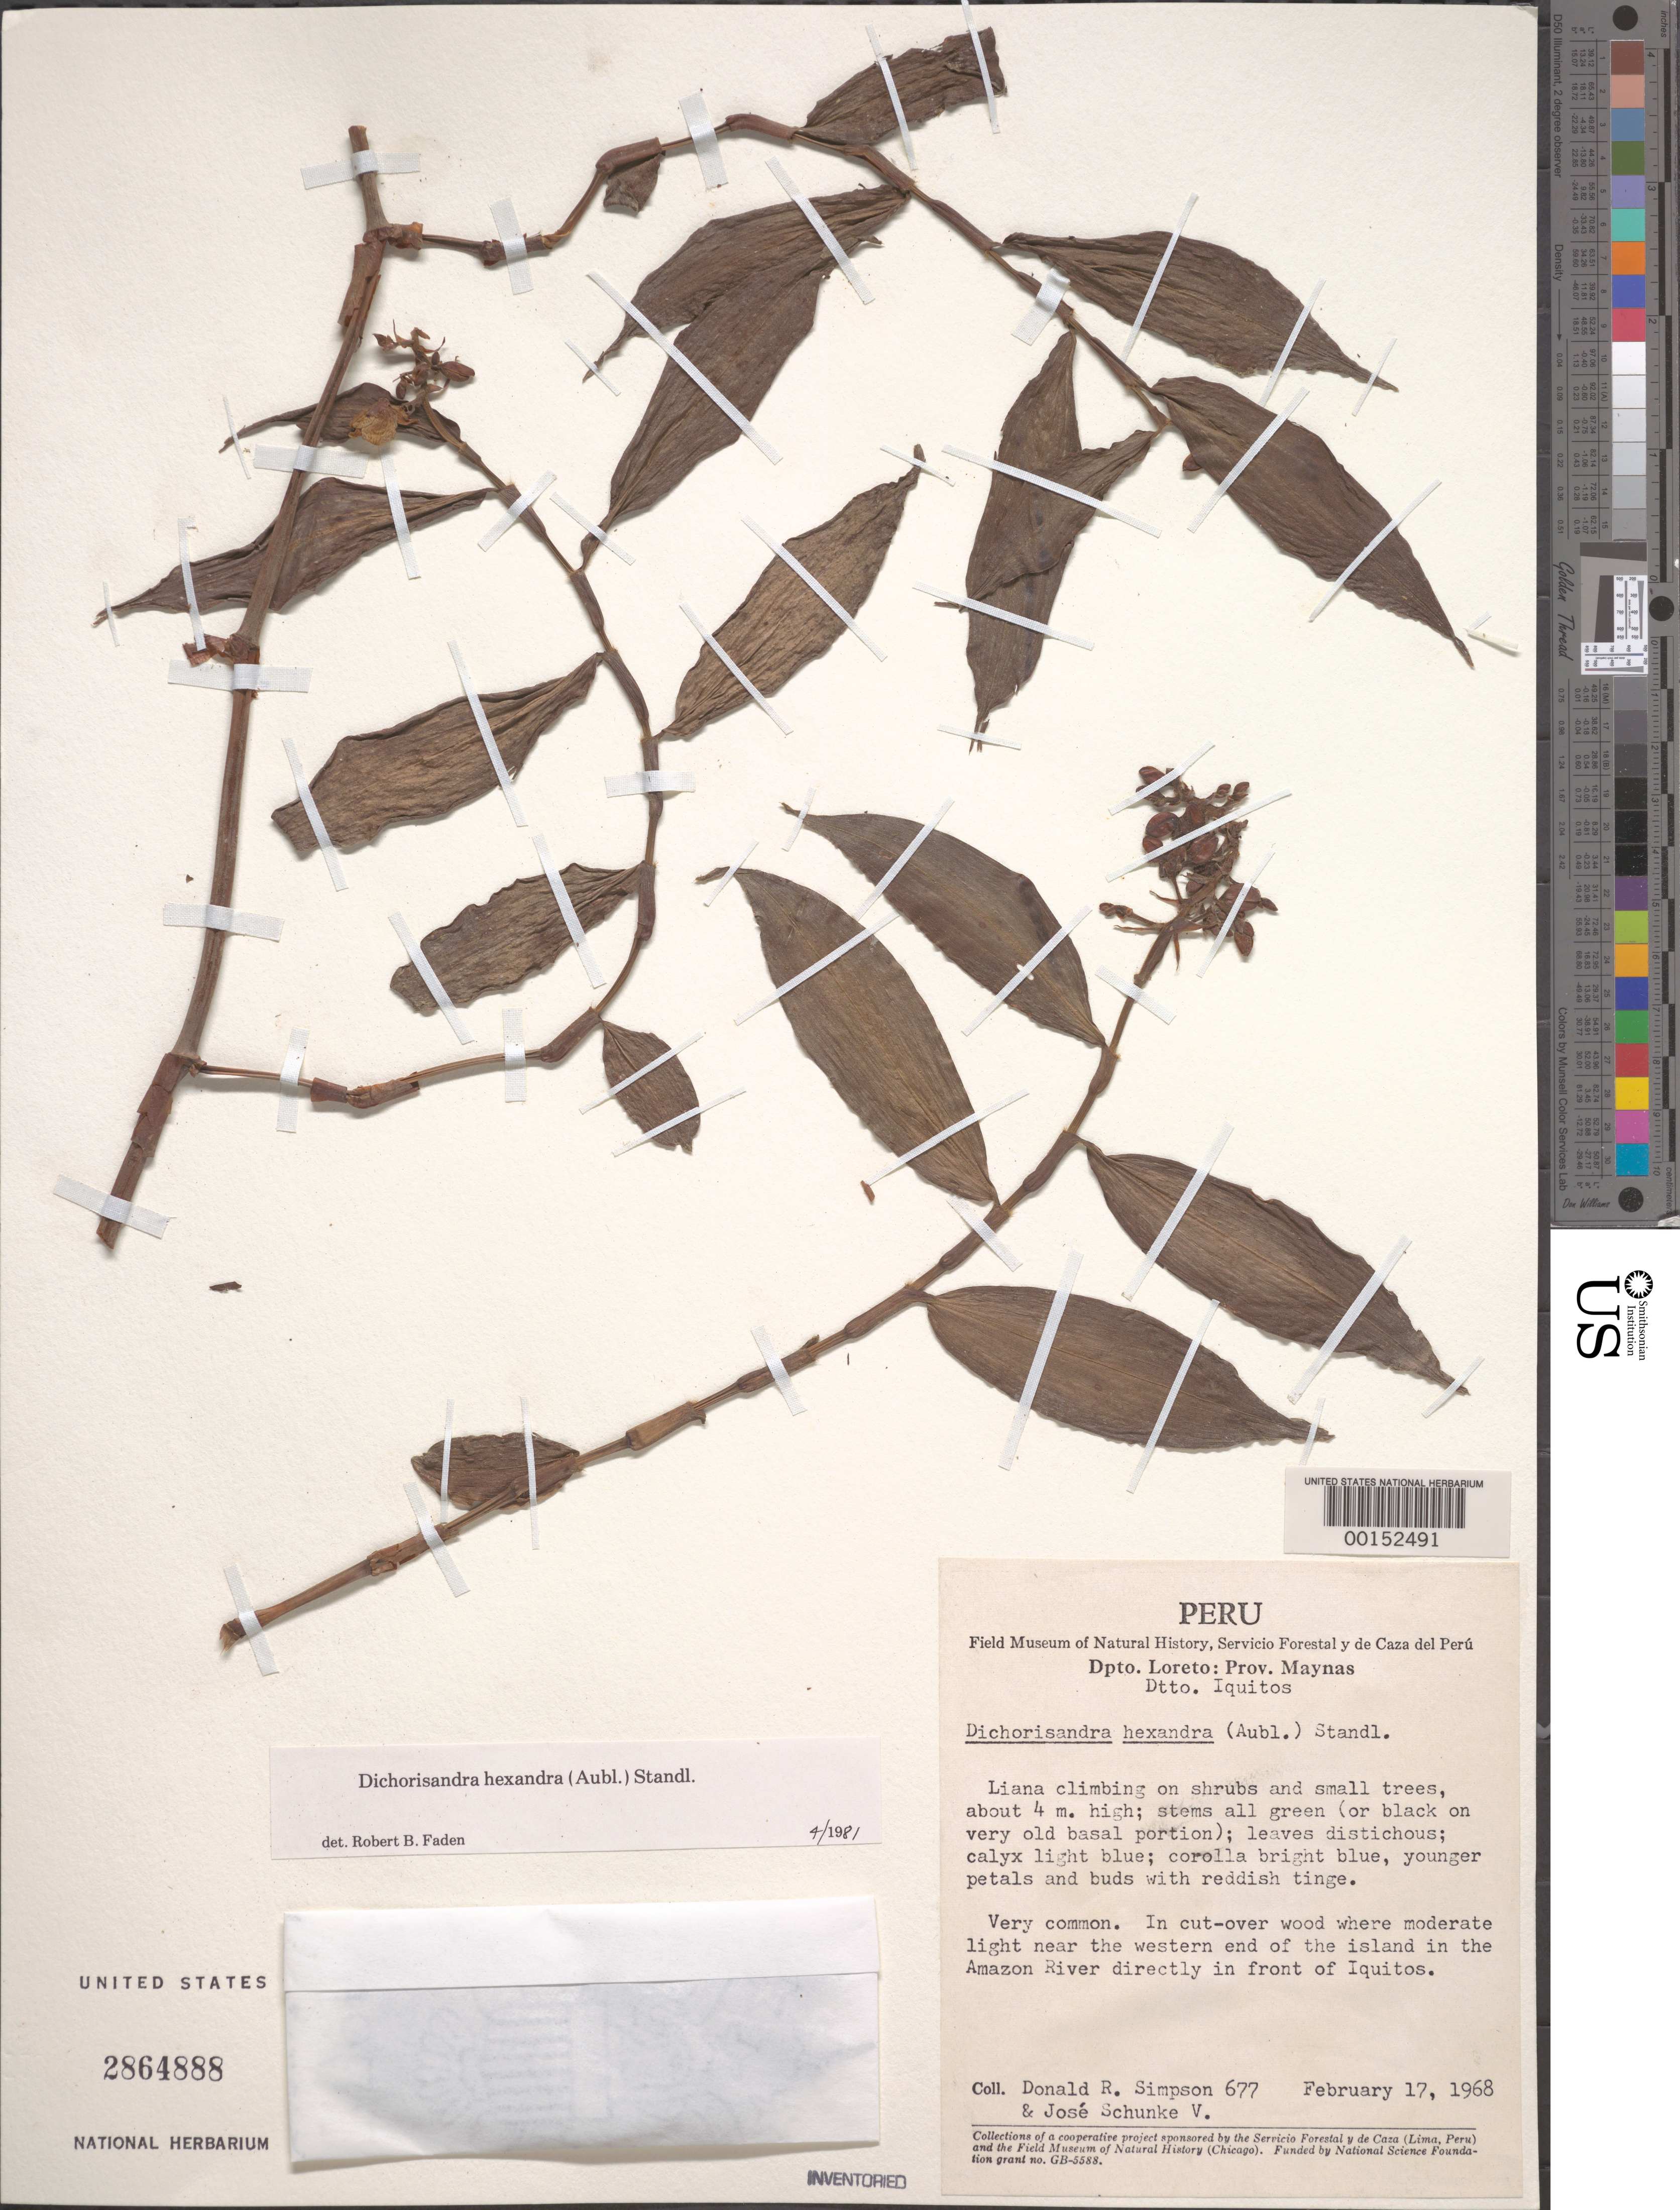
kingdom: Plantae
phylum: Tracheophyta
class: Liliopsida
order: Commelinales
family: Commelinaceae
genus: Dichorisandra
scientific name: Dichorisandra hexandra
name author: (Aubl.) Standl.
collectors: D. R. Simpson & J. M. Schunke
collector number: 677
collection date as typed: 17 Feb 1968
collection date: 1968-02-17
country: Peru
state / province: Loreto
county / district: Maynas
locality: Iquitos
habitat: Cut-over woods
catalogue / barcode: US 2864888